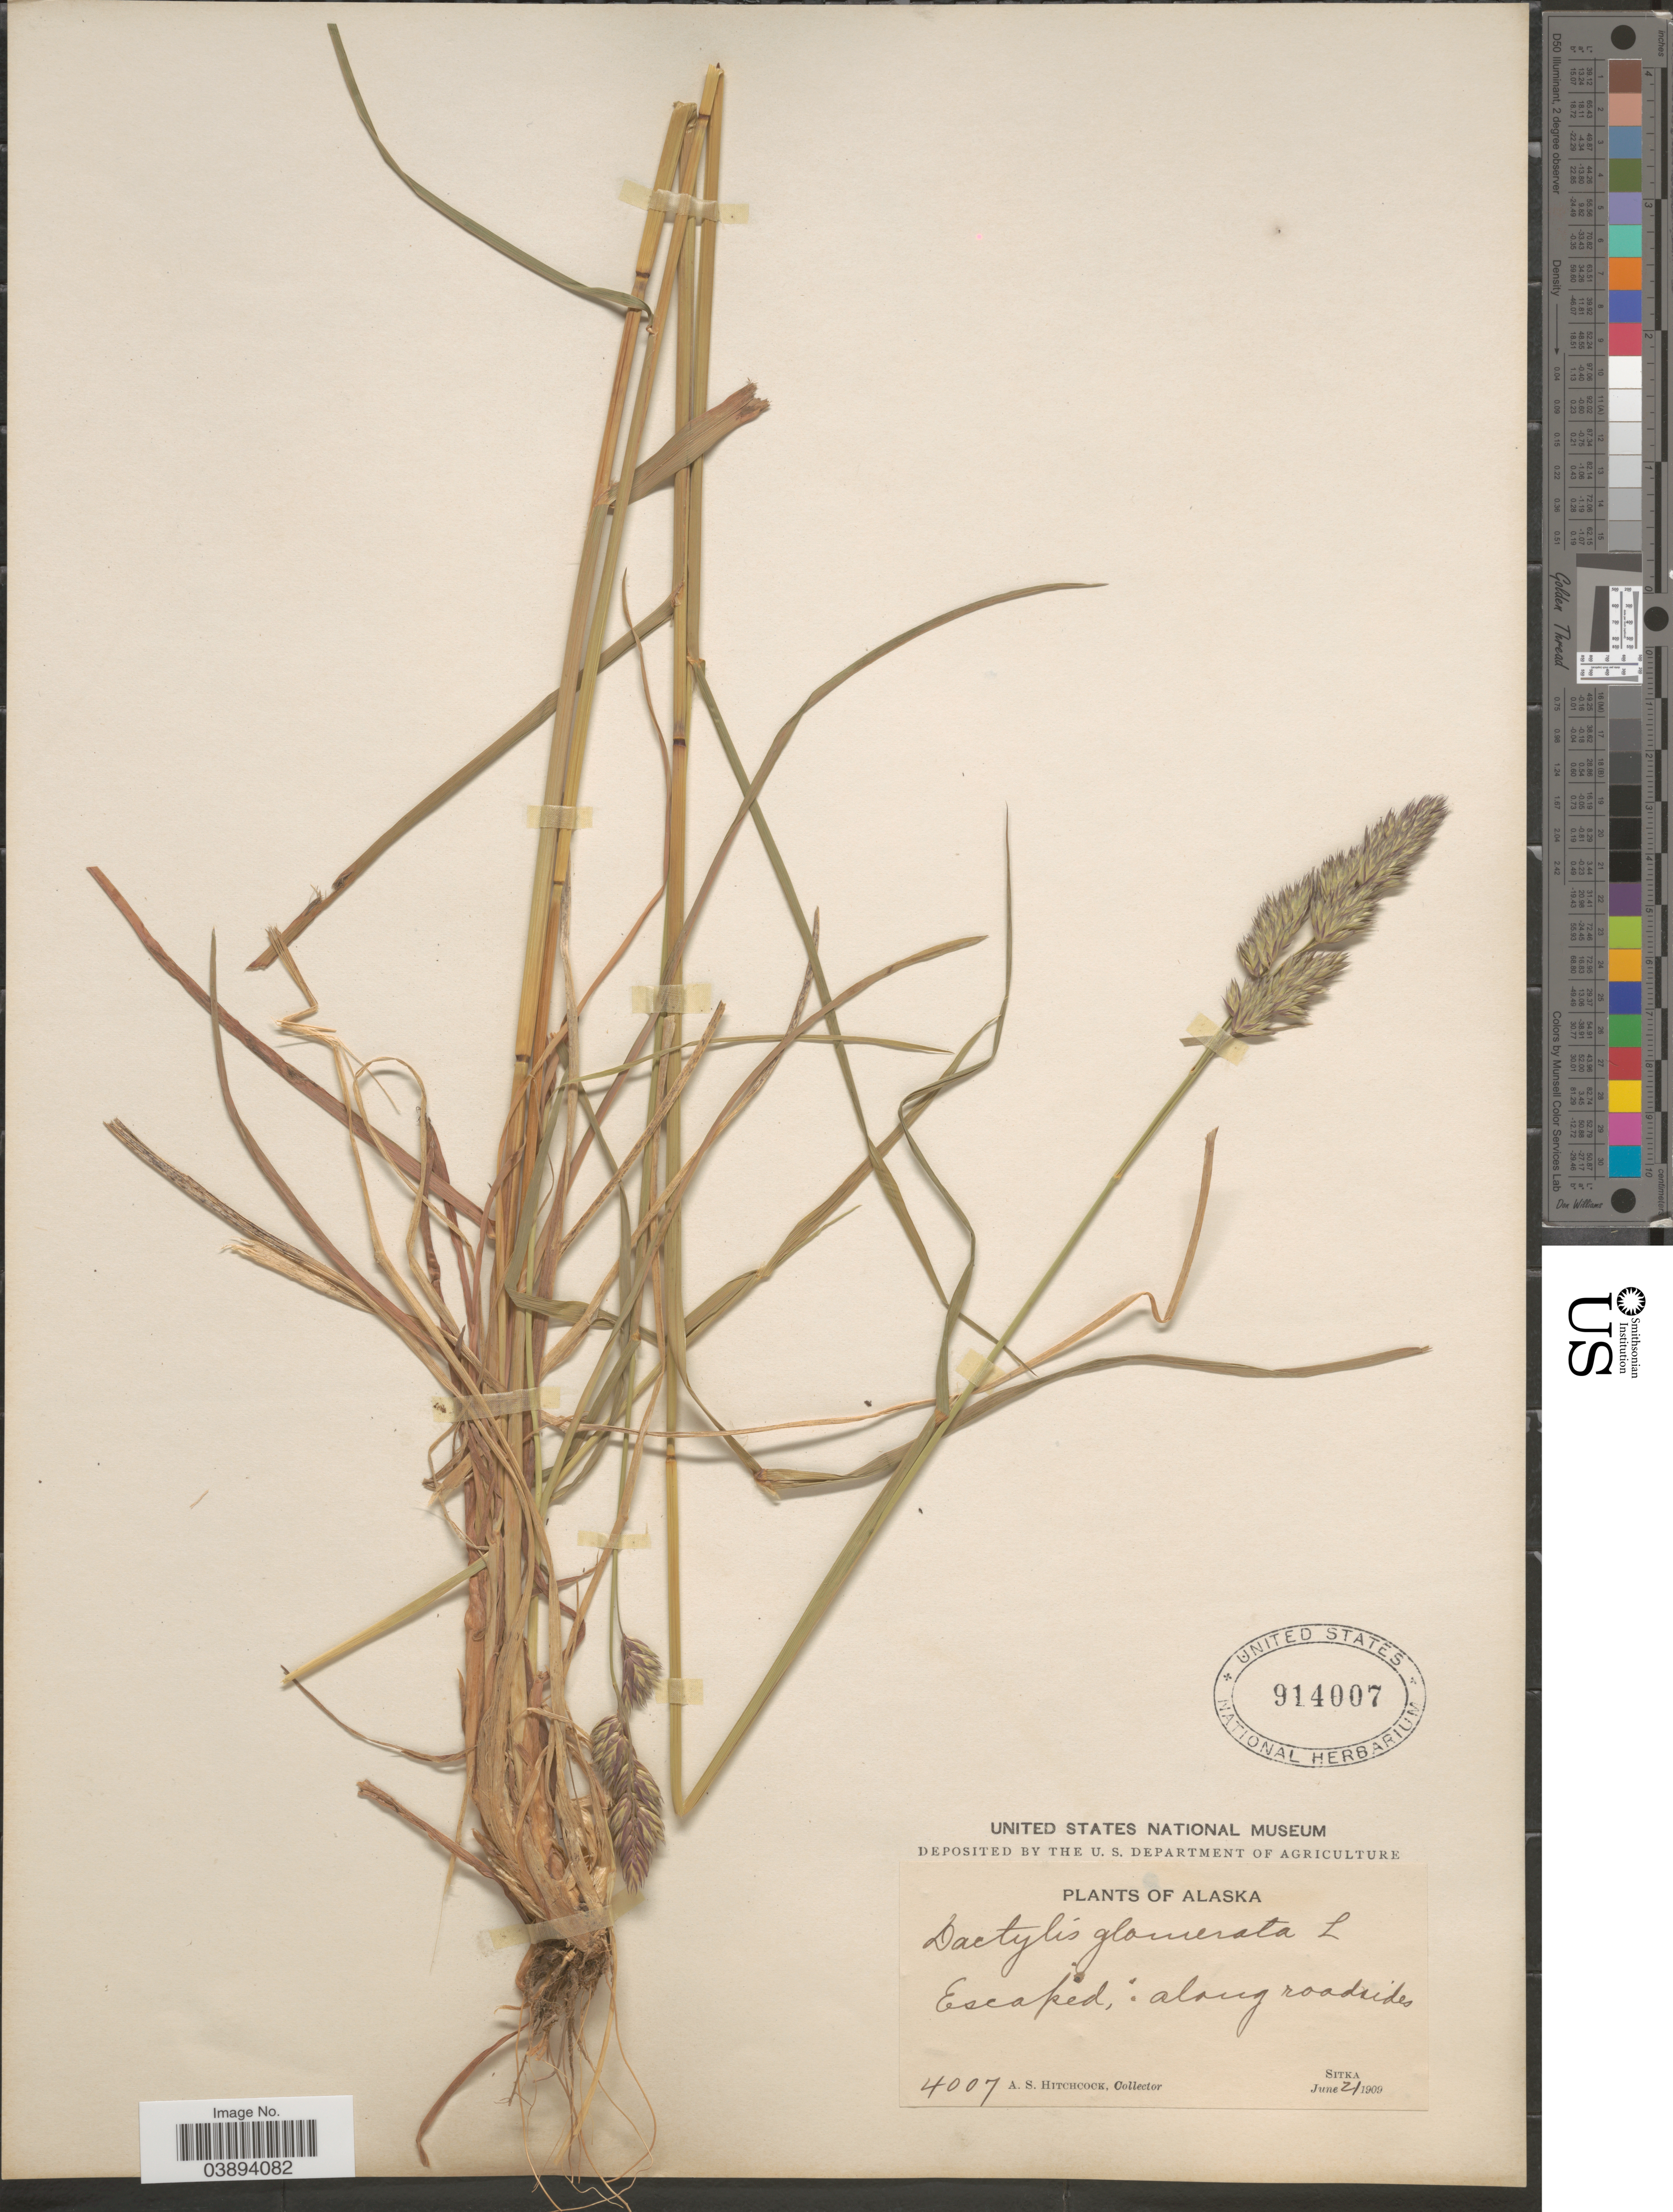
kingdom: Plantae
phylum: Tracheophyta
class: Liliopsida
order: Poales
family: Poaceae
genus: Dactylis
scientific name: Dactylis glomerata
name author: L.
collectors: A. S. Hitchcock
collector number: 4007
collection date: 1909-06-21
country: United States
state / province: Alaska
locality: Sitka.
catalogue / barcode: US 914007